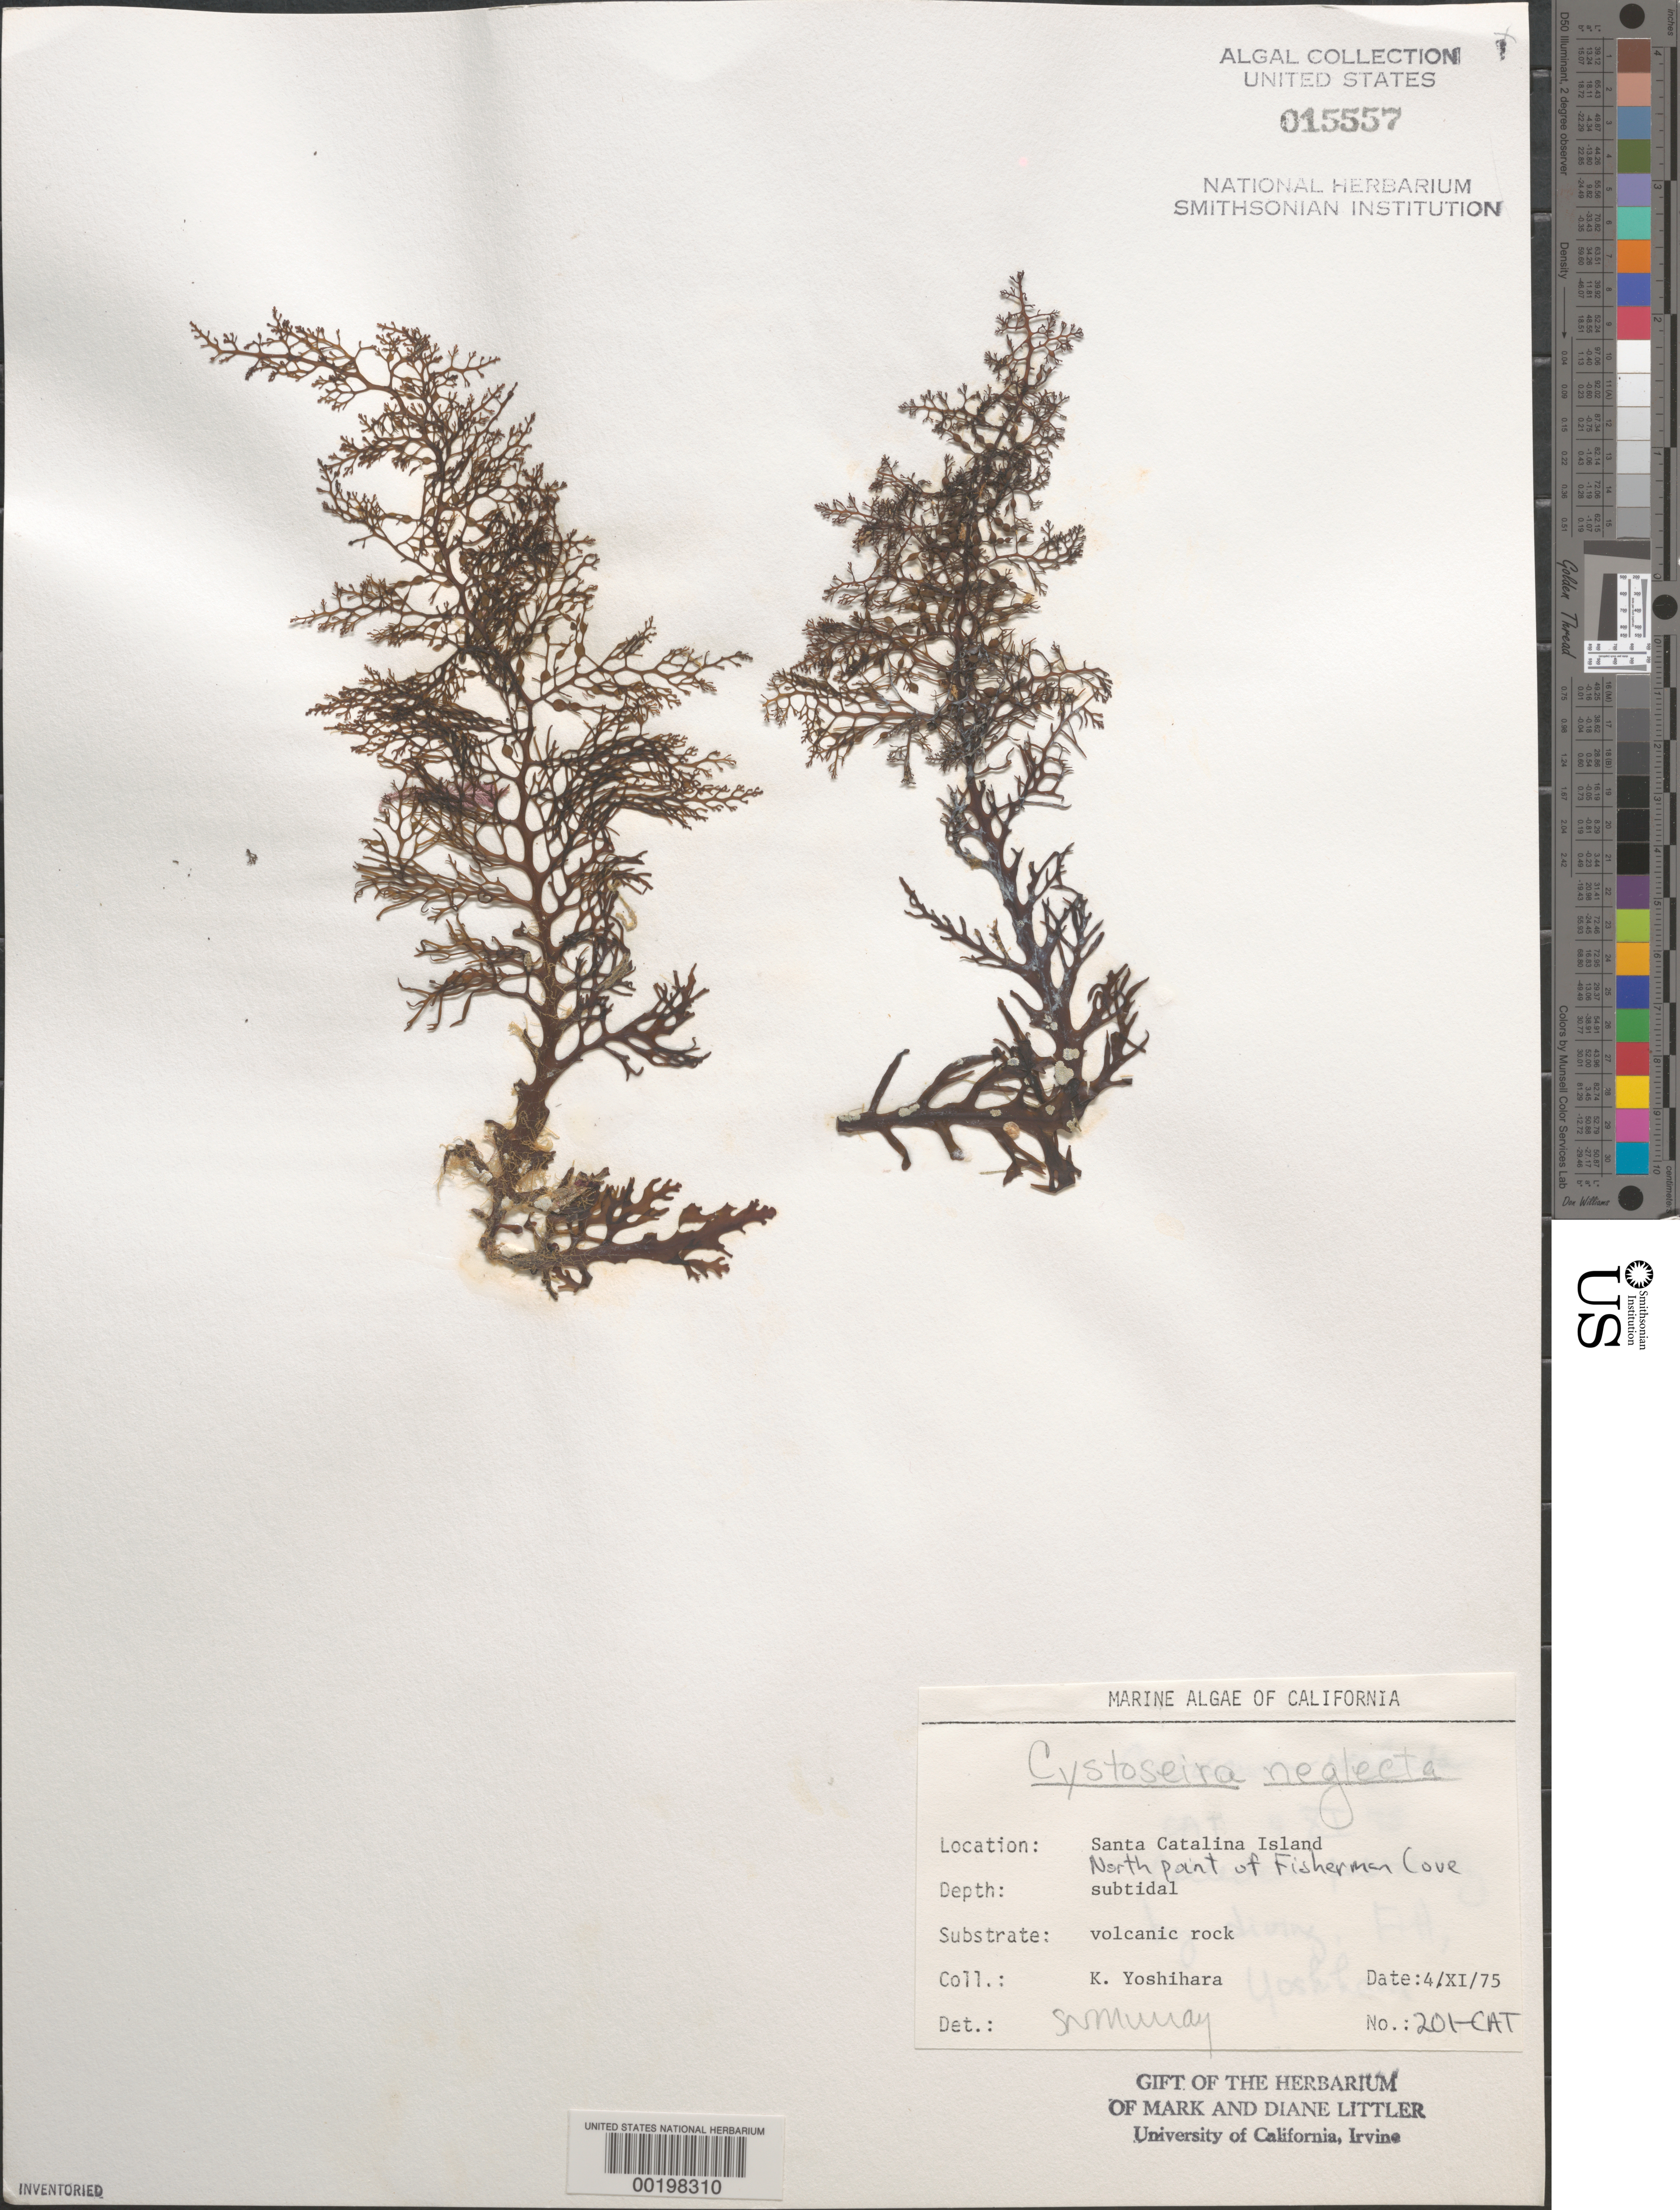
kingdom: Chromista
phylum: Ochrophyta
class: Phaeophyceae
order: Fucales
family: Sargassaceae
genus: Cystoseira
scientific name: Cystoseira neglecta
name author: Setch. & N.L. Gardner in N.L. Gardner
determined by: Murray, S. N.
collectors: K. Yoshihara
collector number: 201-CAT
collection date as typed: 04 Nov 1975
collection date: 1975-11-04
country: United States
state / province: California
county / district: Los Angeles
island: Santa Catalina Island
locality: Fishermen Cove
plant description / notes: BLM-SOCALBIGHT Rocky Intertidal Survey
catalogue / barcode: US 15557